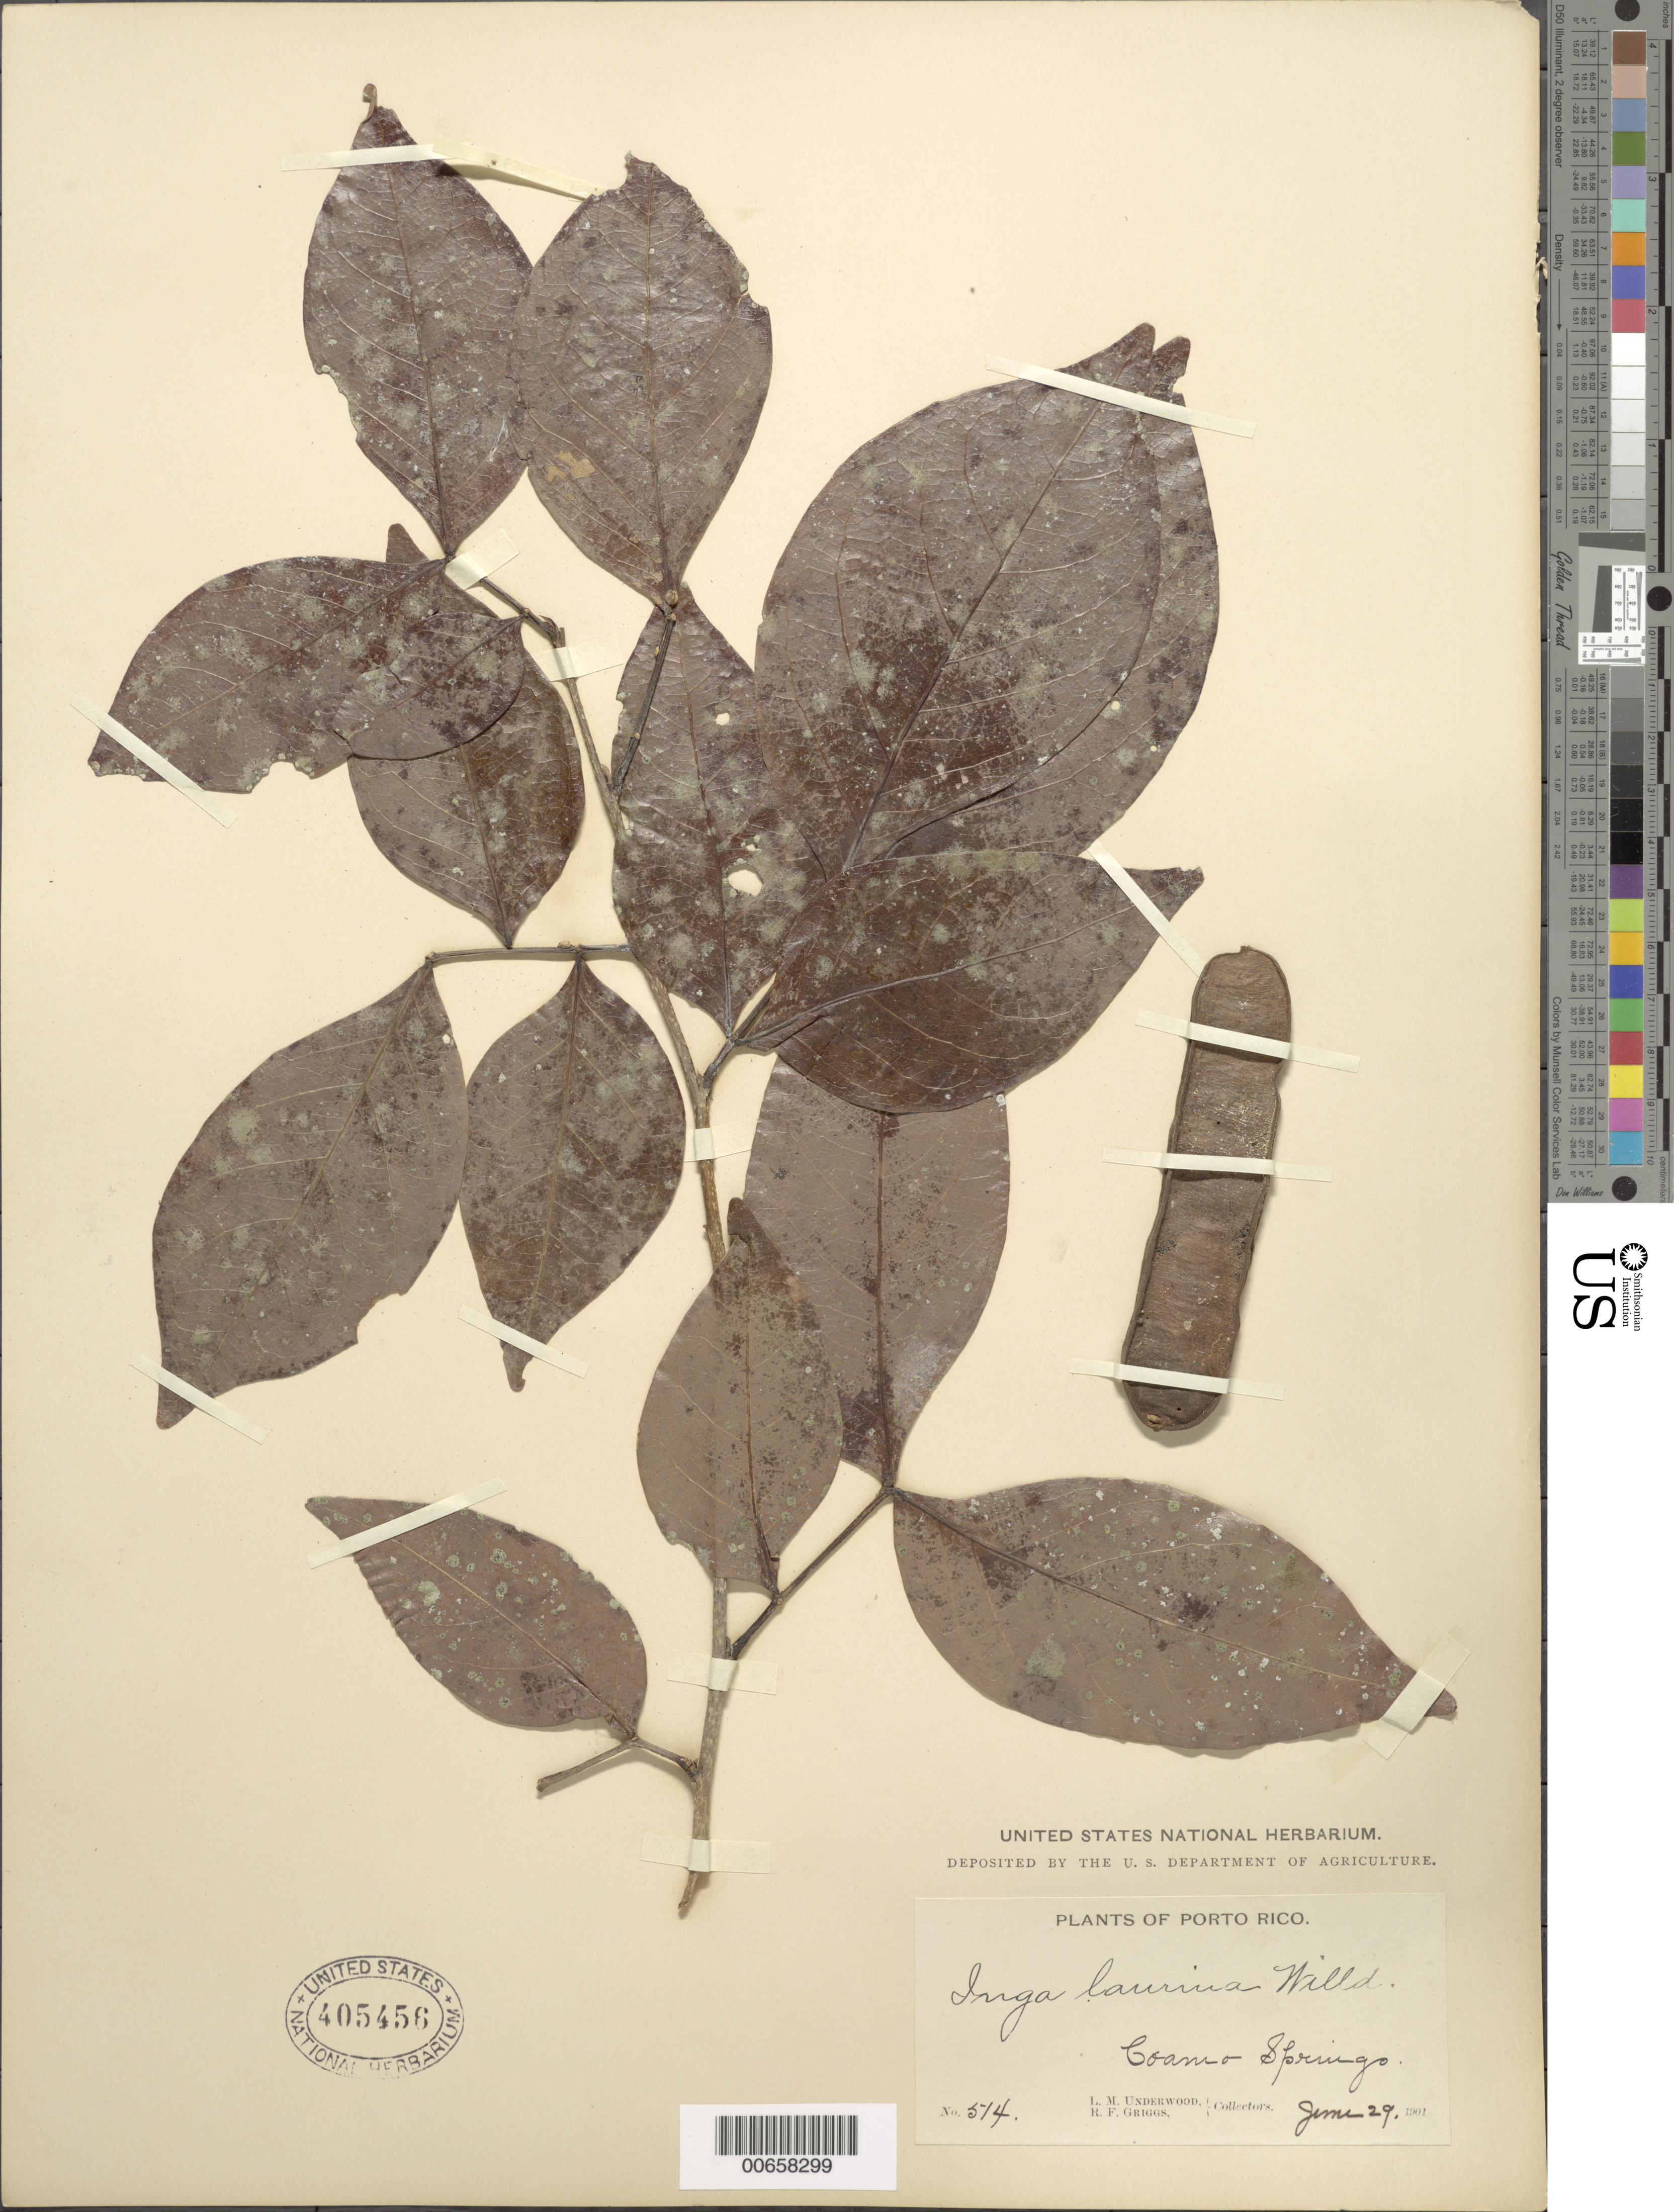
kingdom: Plantae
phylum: Tracheophyta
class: Magnoliopsida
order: Fabales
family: Fabaceae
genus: Inga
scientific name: Inga laurina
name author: (Sw.) Willd.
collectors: L. M. Underwood & R. F. Griggs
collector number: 514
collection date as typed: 29 Jun 1901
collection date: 1901-06-29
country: Puerto Rico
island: Greater Antilles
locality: Coamo Springs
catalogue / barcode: US 405456